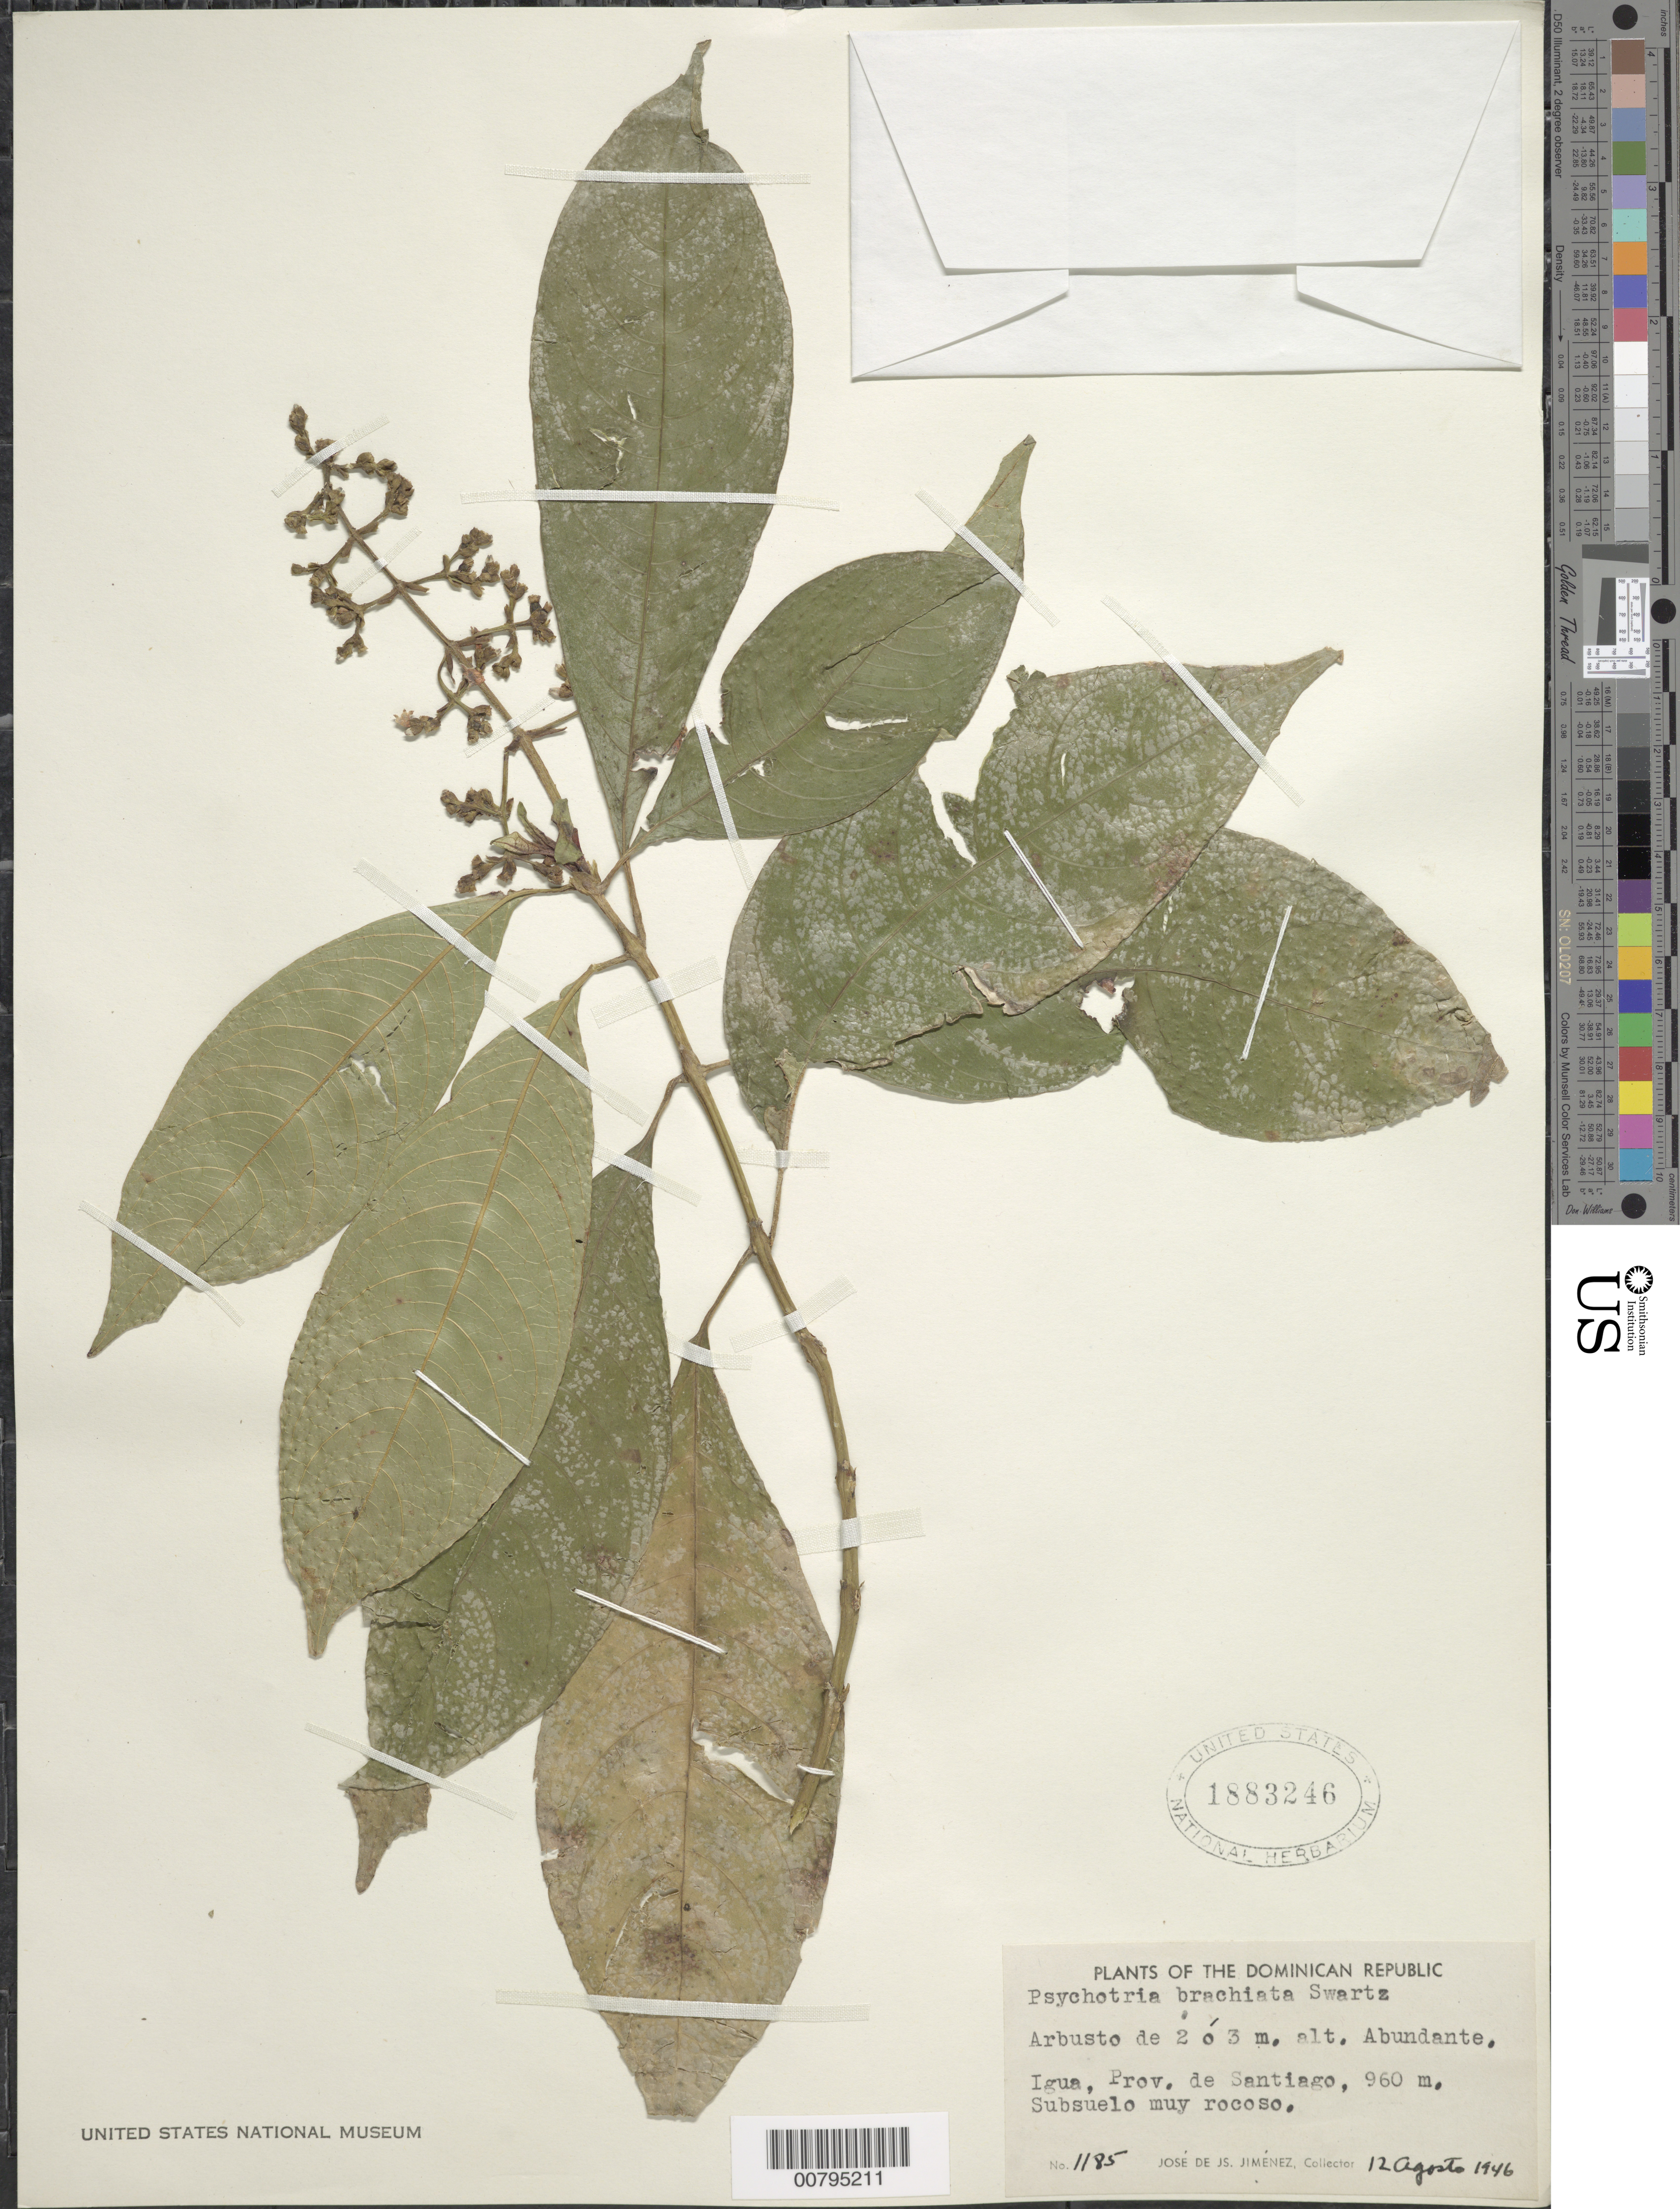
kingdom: Plantae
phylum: Tracheophyta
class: Magnoliopsida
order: Gentianales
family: Rubiaceae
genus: Psychotria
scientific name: Psychotria brachiata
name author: Sw.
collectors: J. J. Jiménez Almonte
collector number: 1185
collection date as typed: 12 Aug 1946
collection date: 1946-08-12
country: Dominican Republic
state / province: Santiago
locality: Igua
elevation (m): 960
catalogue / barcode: US 1883246